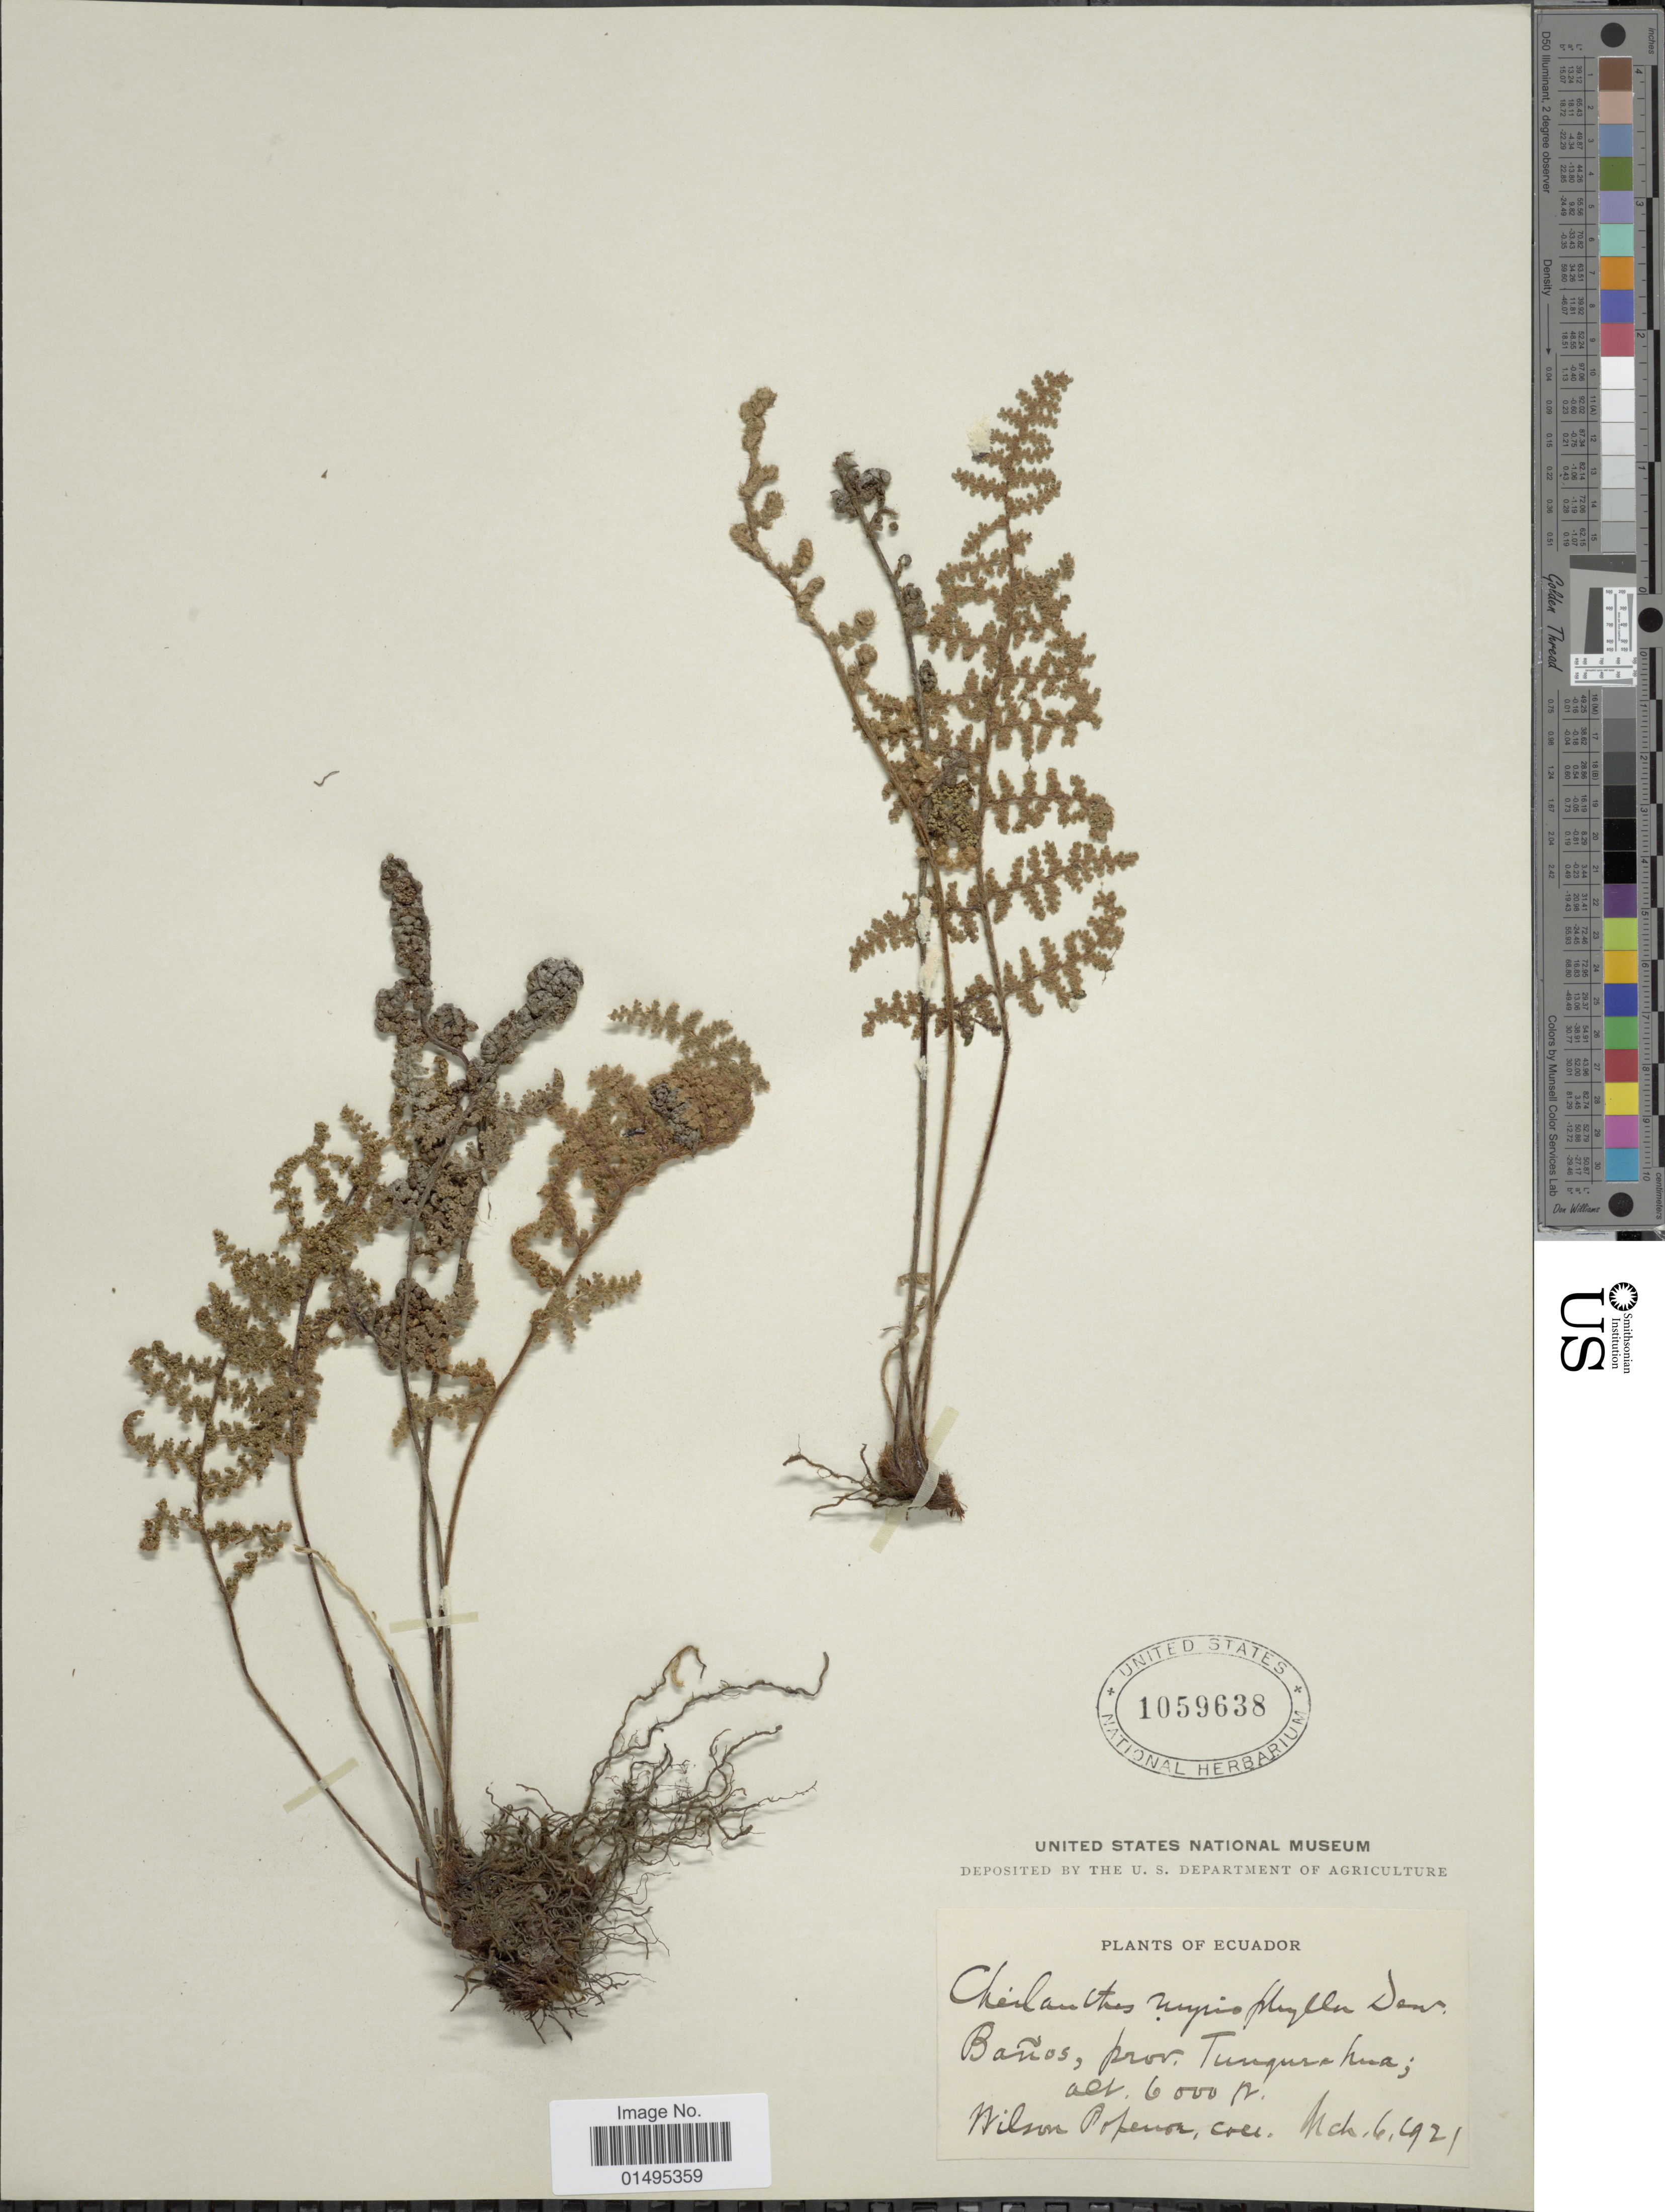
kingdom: Plantae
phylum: Tracheophyta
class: Polypodiopsida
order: Polypodiales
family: Pteridaceae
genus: Myriopteris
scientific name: Myriopteris myriophylla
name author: (Desv.) J. Sm.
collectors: W. Popenoe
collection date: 1921-03-06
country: Ecuador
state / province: Tungurahua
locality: Ecuador, Banos, prov. Tunguruhua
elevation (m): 1829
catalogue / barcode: US 1059638